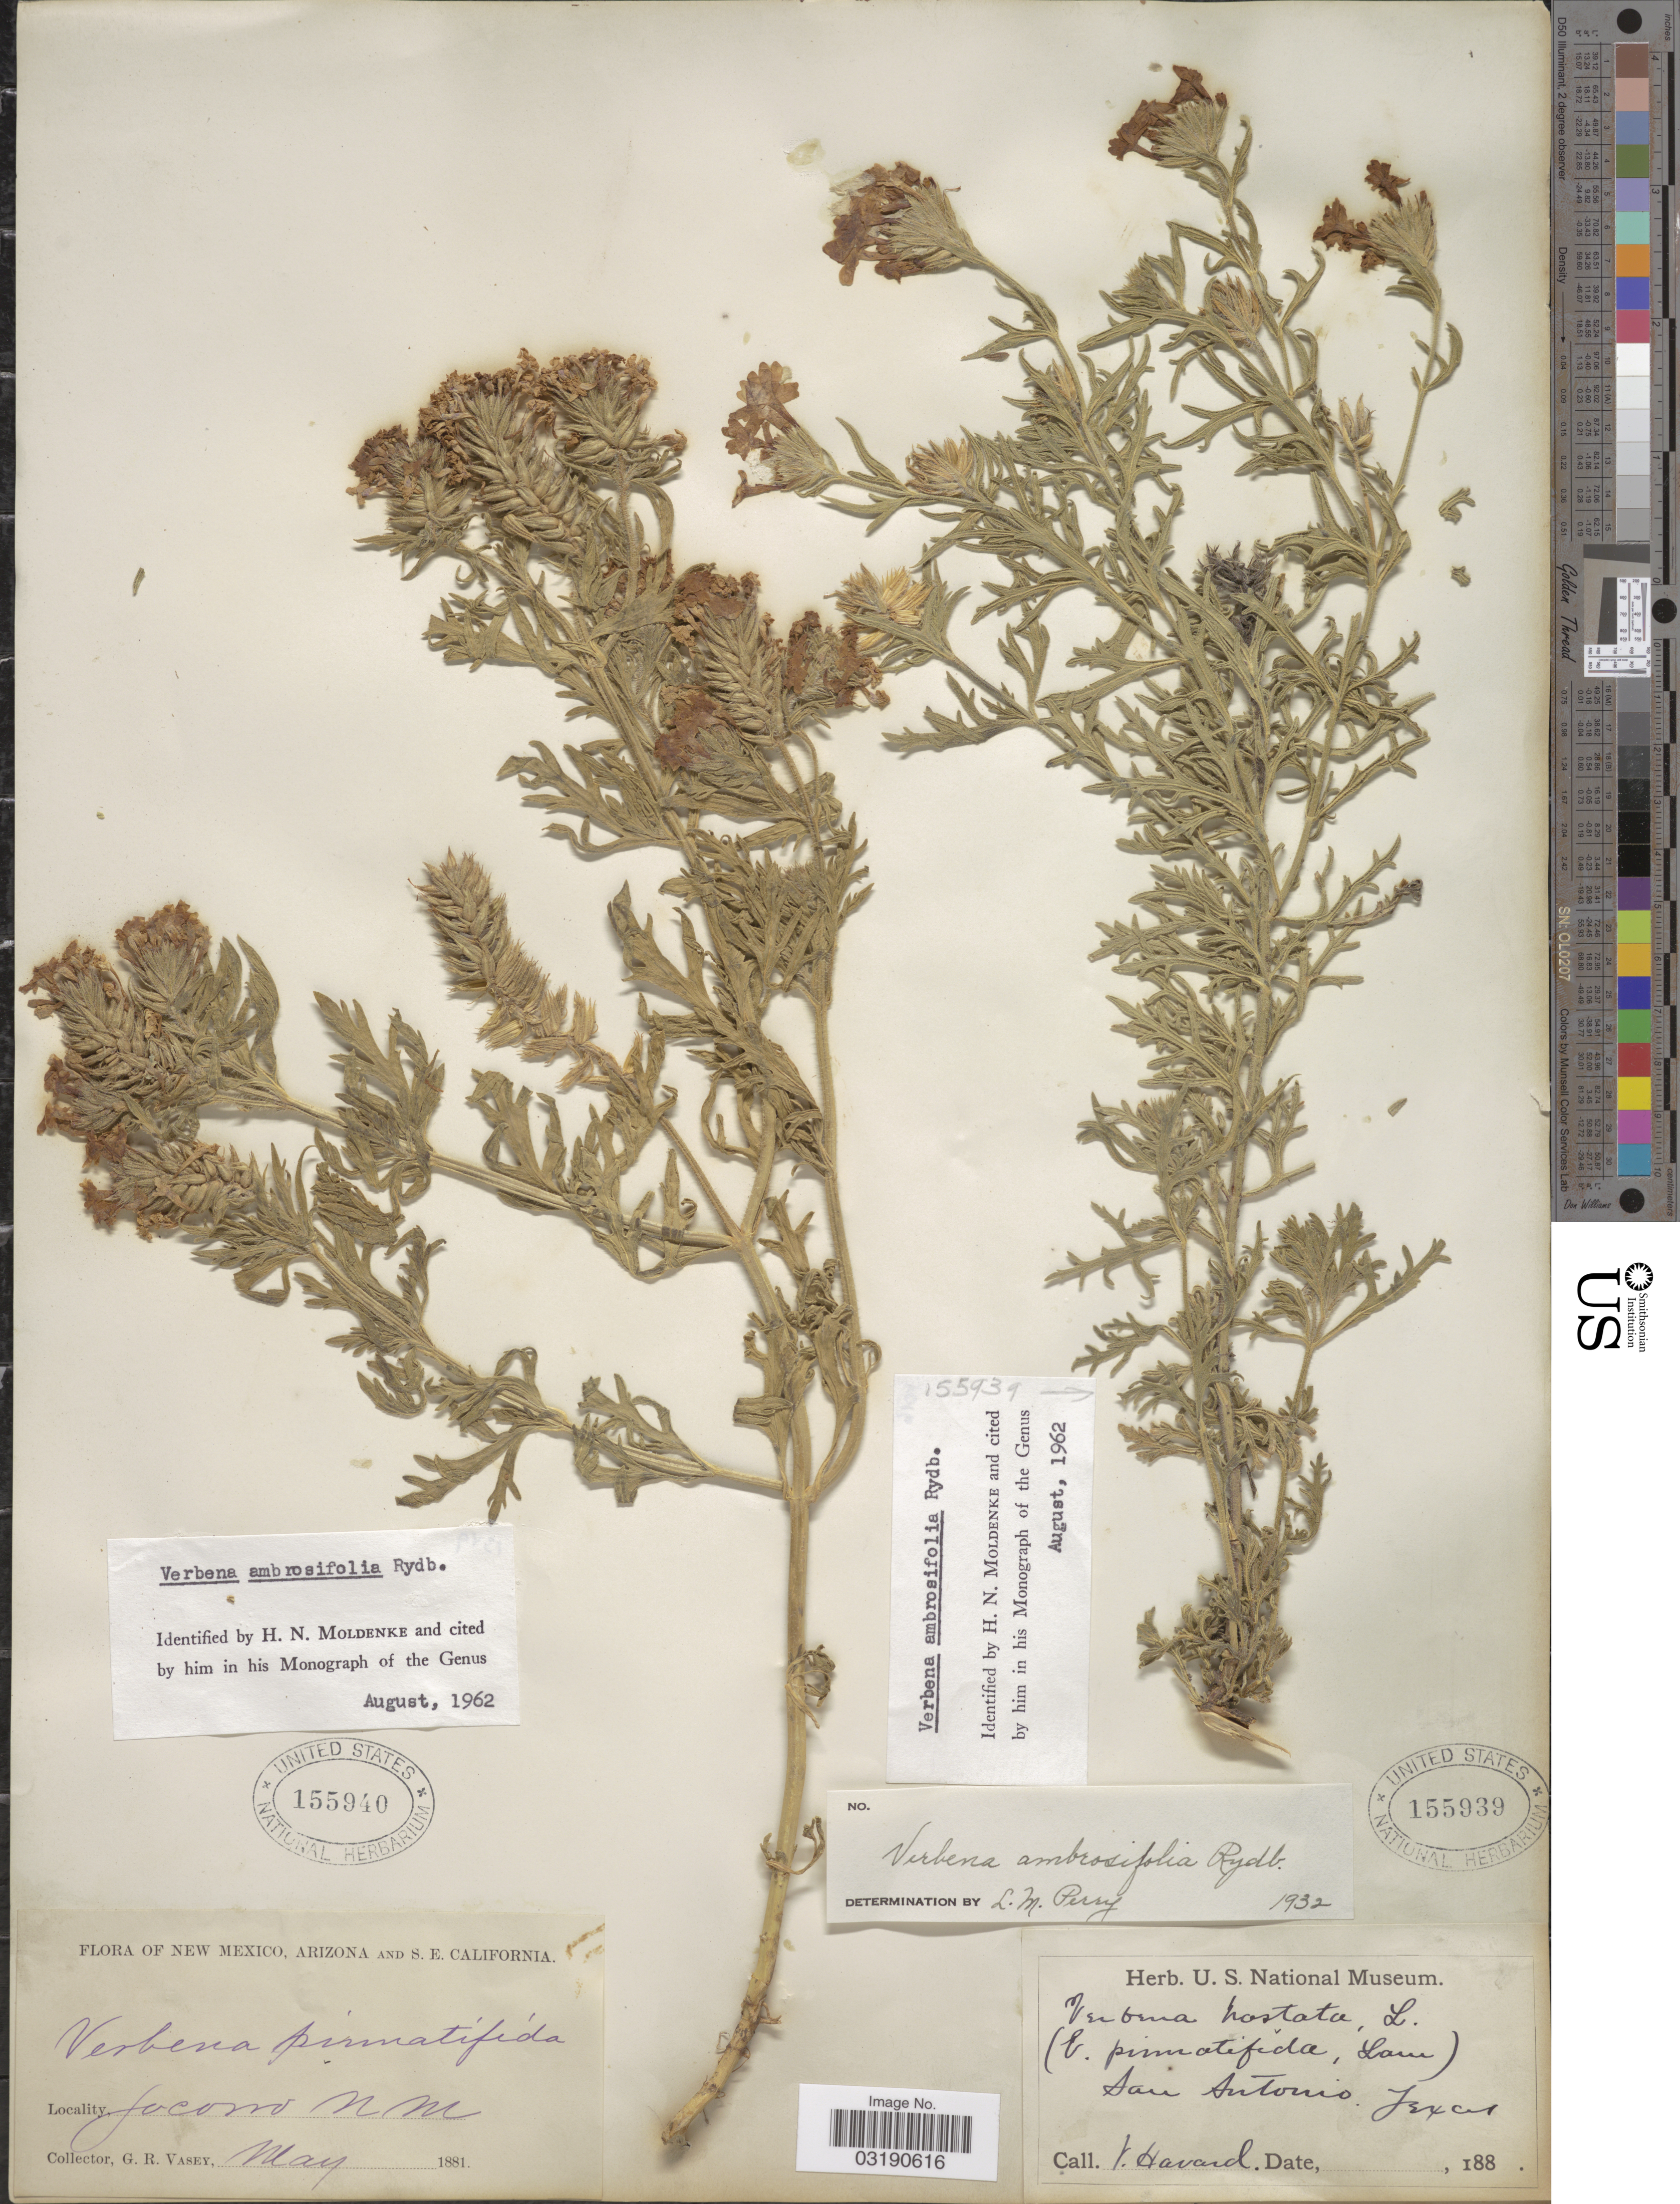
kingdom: Plantae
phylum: Tracheophyta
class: Magnoliopsida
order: Lamiales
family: Verbenaceae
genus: Verbena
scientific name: Verbena ambrosiifolia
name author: Rydb. ex Small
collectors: V. Havard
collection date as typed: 188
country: United States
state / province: Texas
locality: San Antonio.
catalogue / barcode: US 155939-2